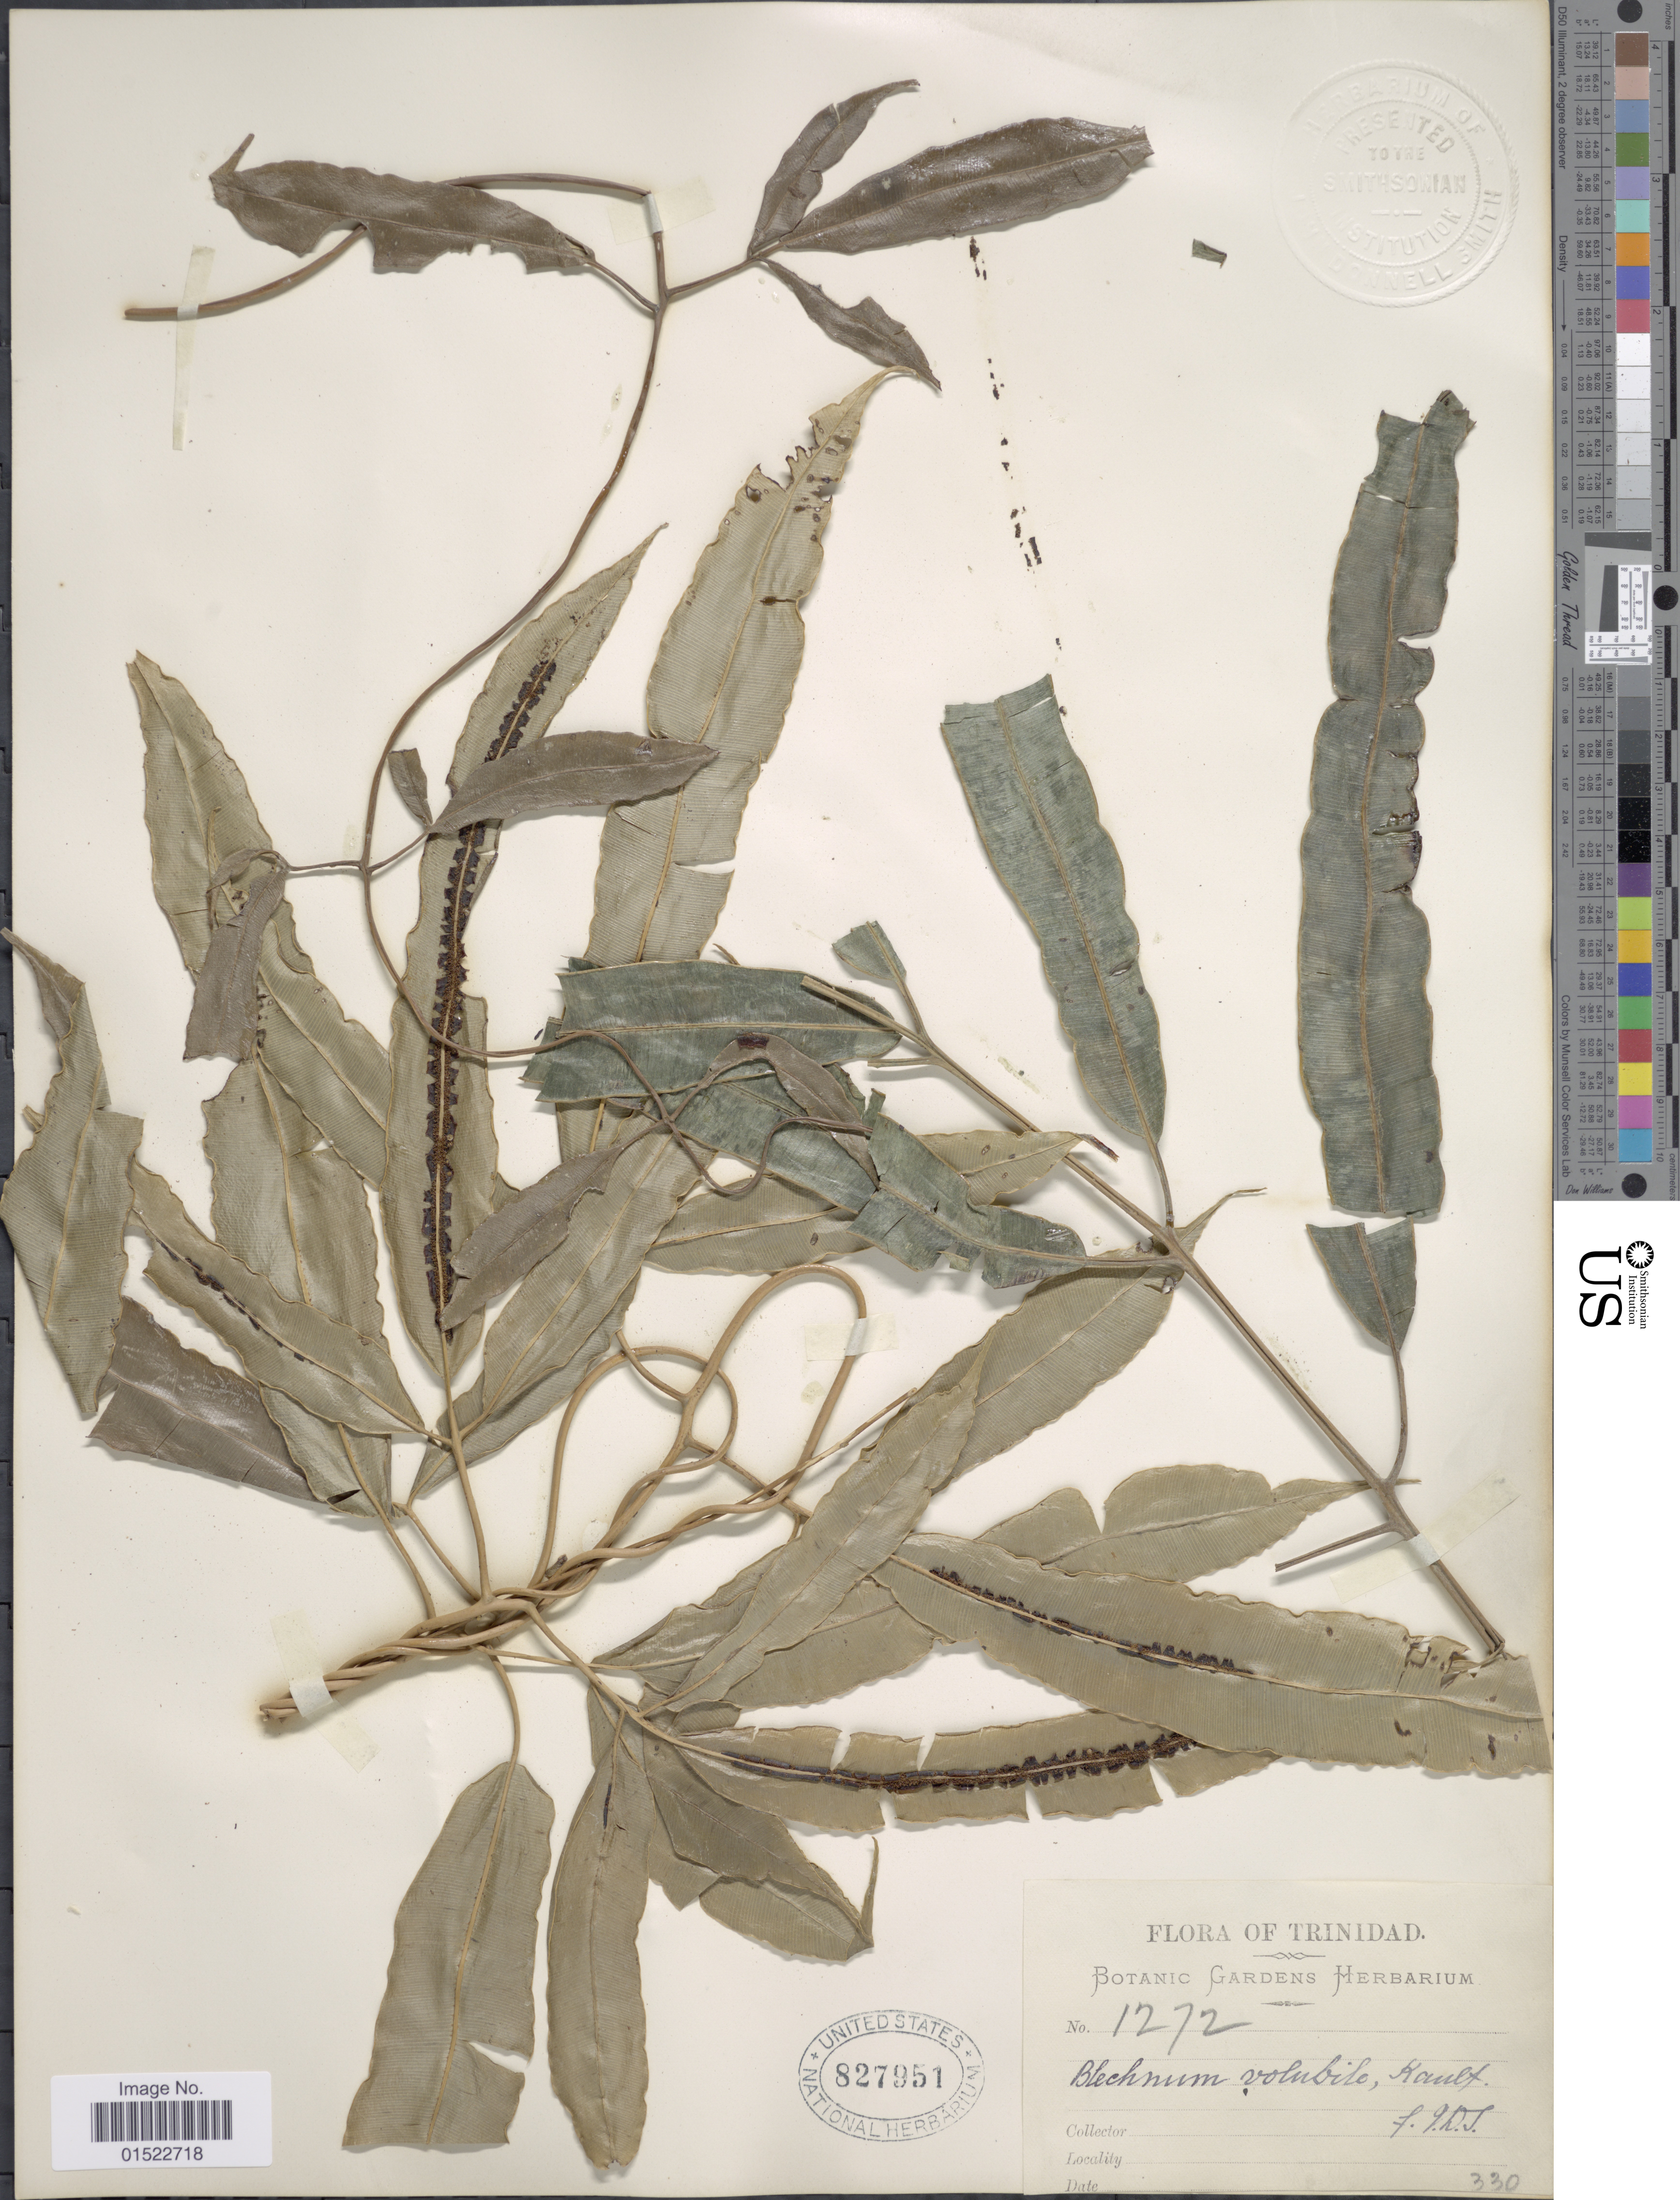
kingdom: Plantae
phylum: Tracheophyta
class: Polypodiopsida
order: Polypodiales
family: Blechnaceae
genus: Salpichlaena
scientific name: Salpichlaena volubilis subsp. volubilis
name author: (Kaulf.) J. Sm.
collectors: F. W. J.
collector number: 1272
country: Trinidad and Tobago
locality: Trinidad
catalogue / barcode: US 827951